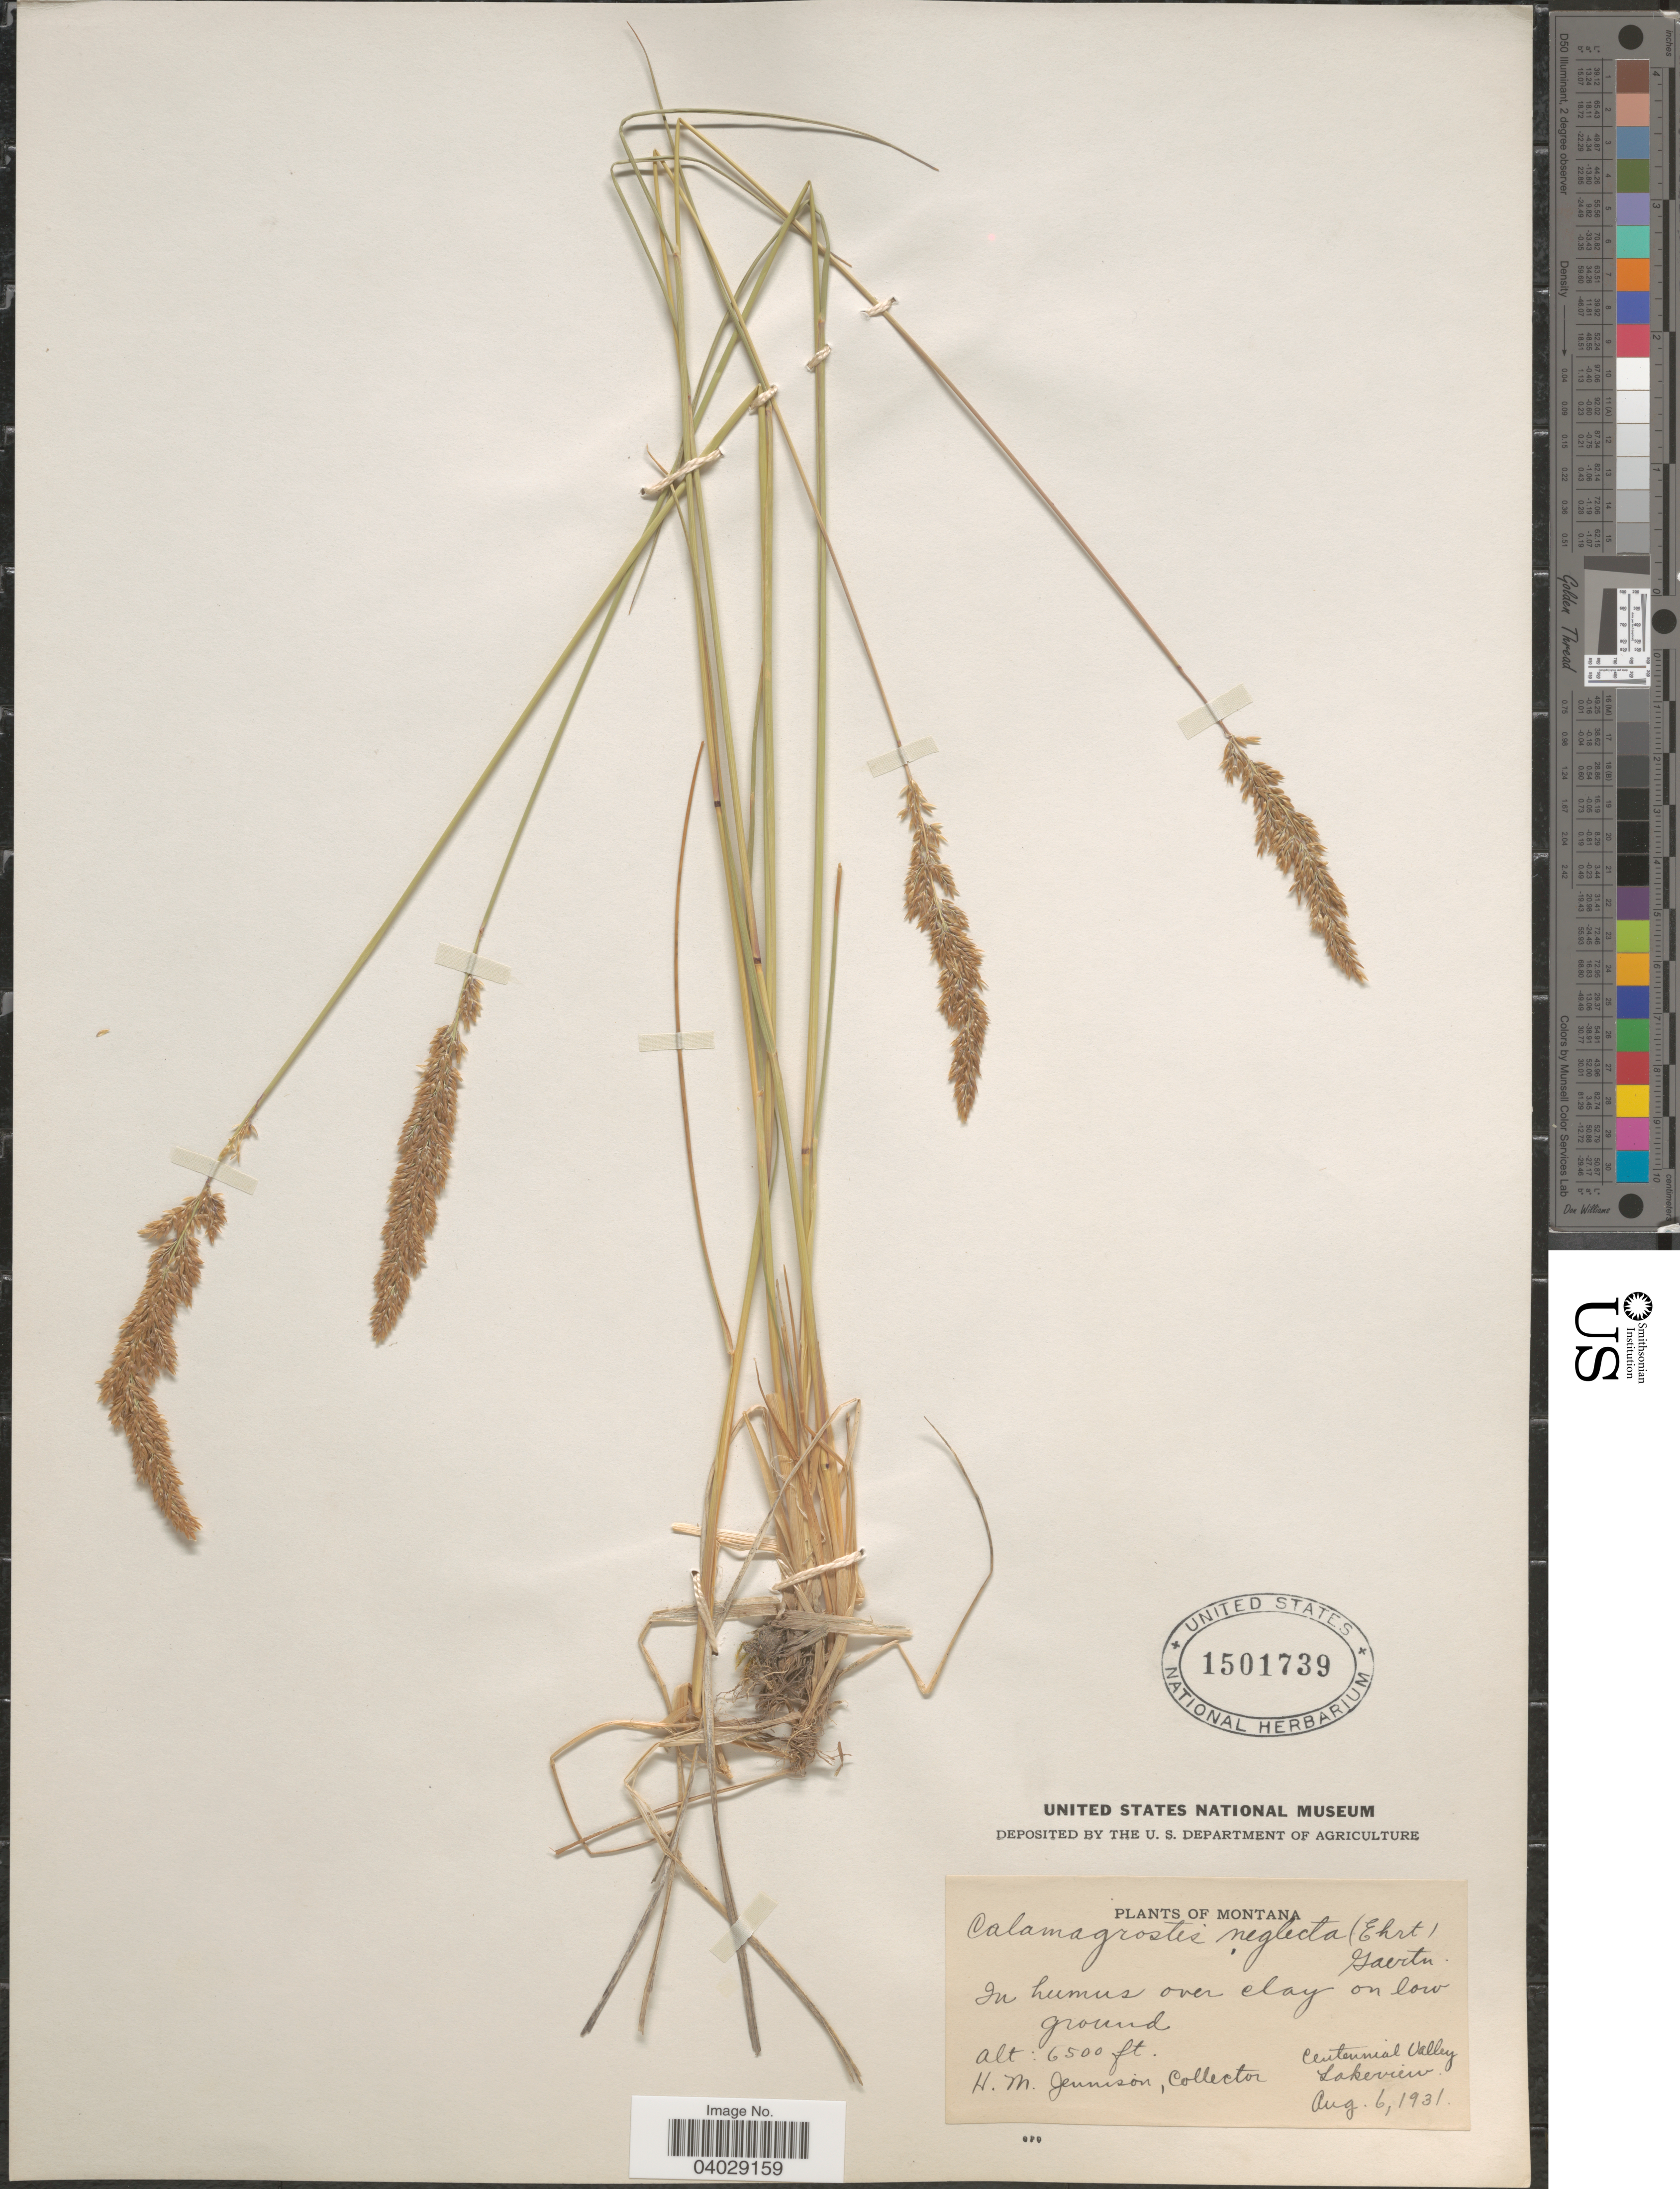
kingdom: Plantae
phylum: Tracheophyta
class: Liliopsida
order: Poales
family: Poaceae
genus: Calamagrostis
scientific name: Calamagrostis neglecta (Ehrh.) Gaertner et al.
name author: (Ehrhart) G. Gaertn. et al.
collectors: H. Jennison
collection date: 1931-08-06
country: United States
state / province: Montana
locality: Centennial Valley. Lakeview.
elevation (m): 1981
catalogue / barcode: US 1501739